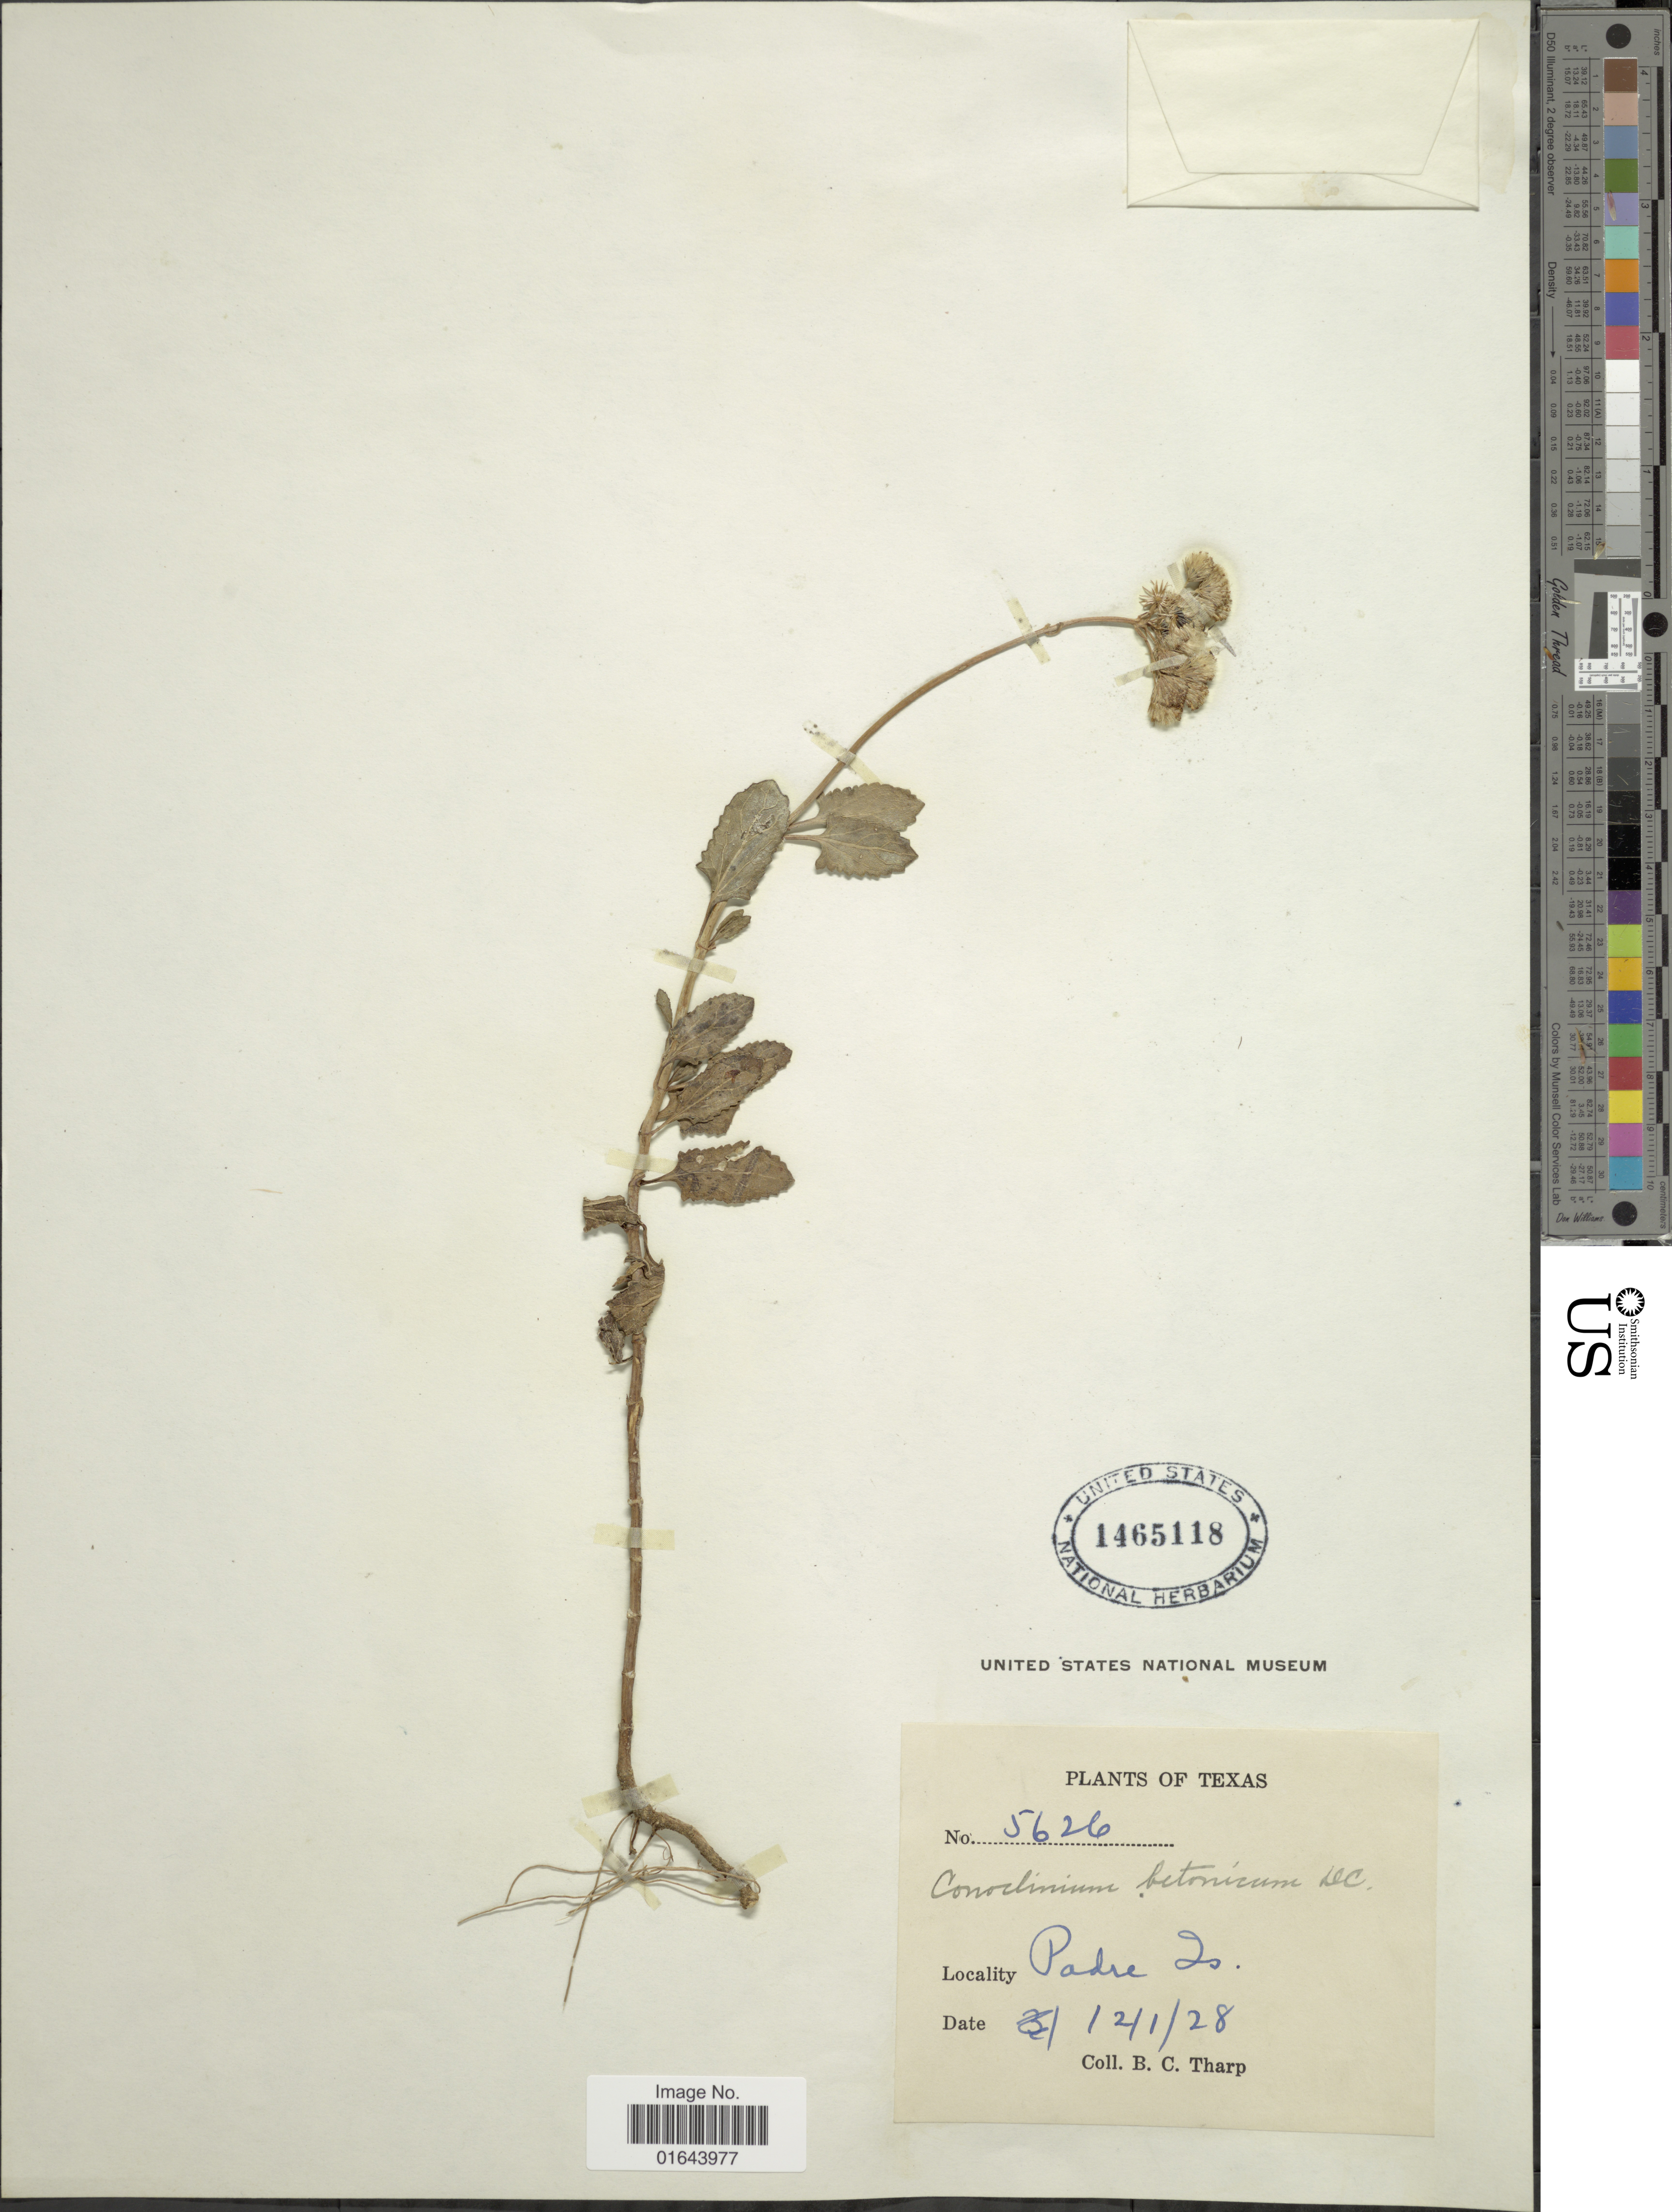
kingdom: Plantae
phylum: Tracheophyta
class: Magnoliopsida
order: Asterales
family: Asteraceae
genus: Conoclinium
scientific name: Conoclinium betonicifolium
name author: (Mill.) R.M. King & H. Rob.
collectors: B. C. Tharp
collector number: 5626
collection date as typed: Transcribed d/m/y: 1/12/28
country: United States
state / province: Texas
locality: Padre Is.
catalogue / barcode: US 1465118